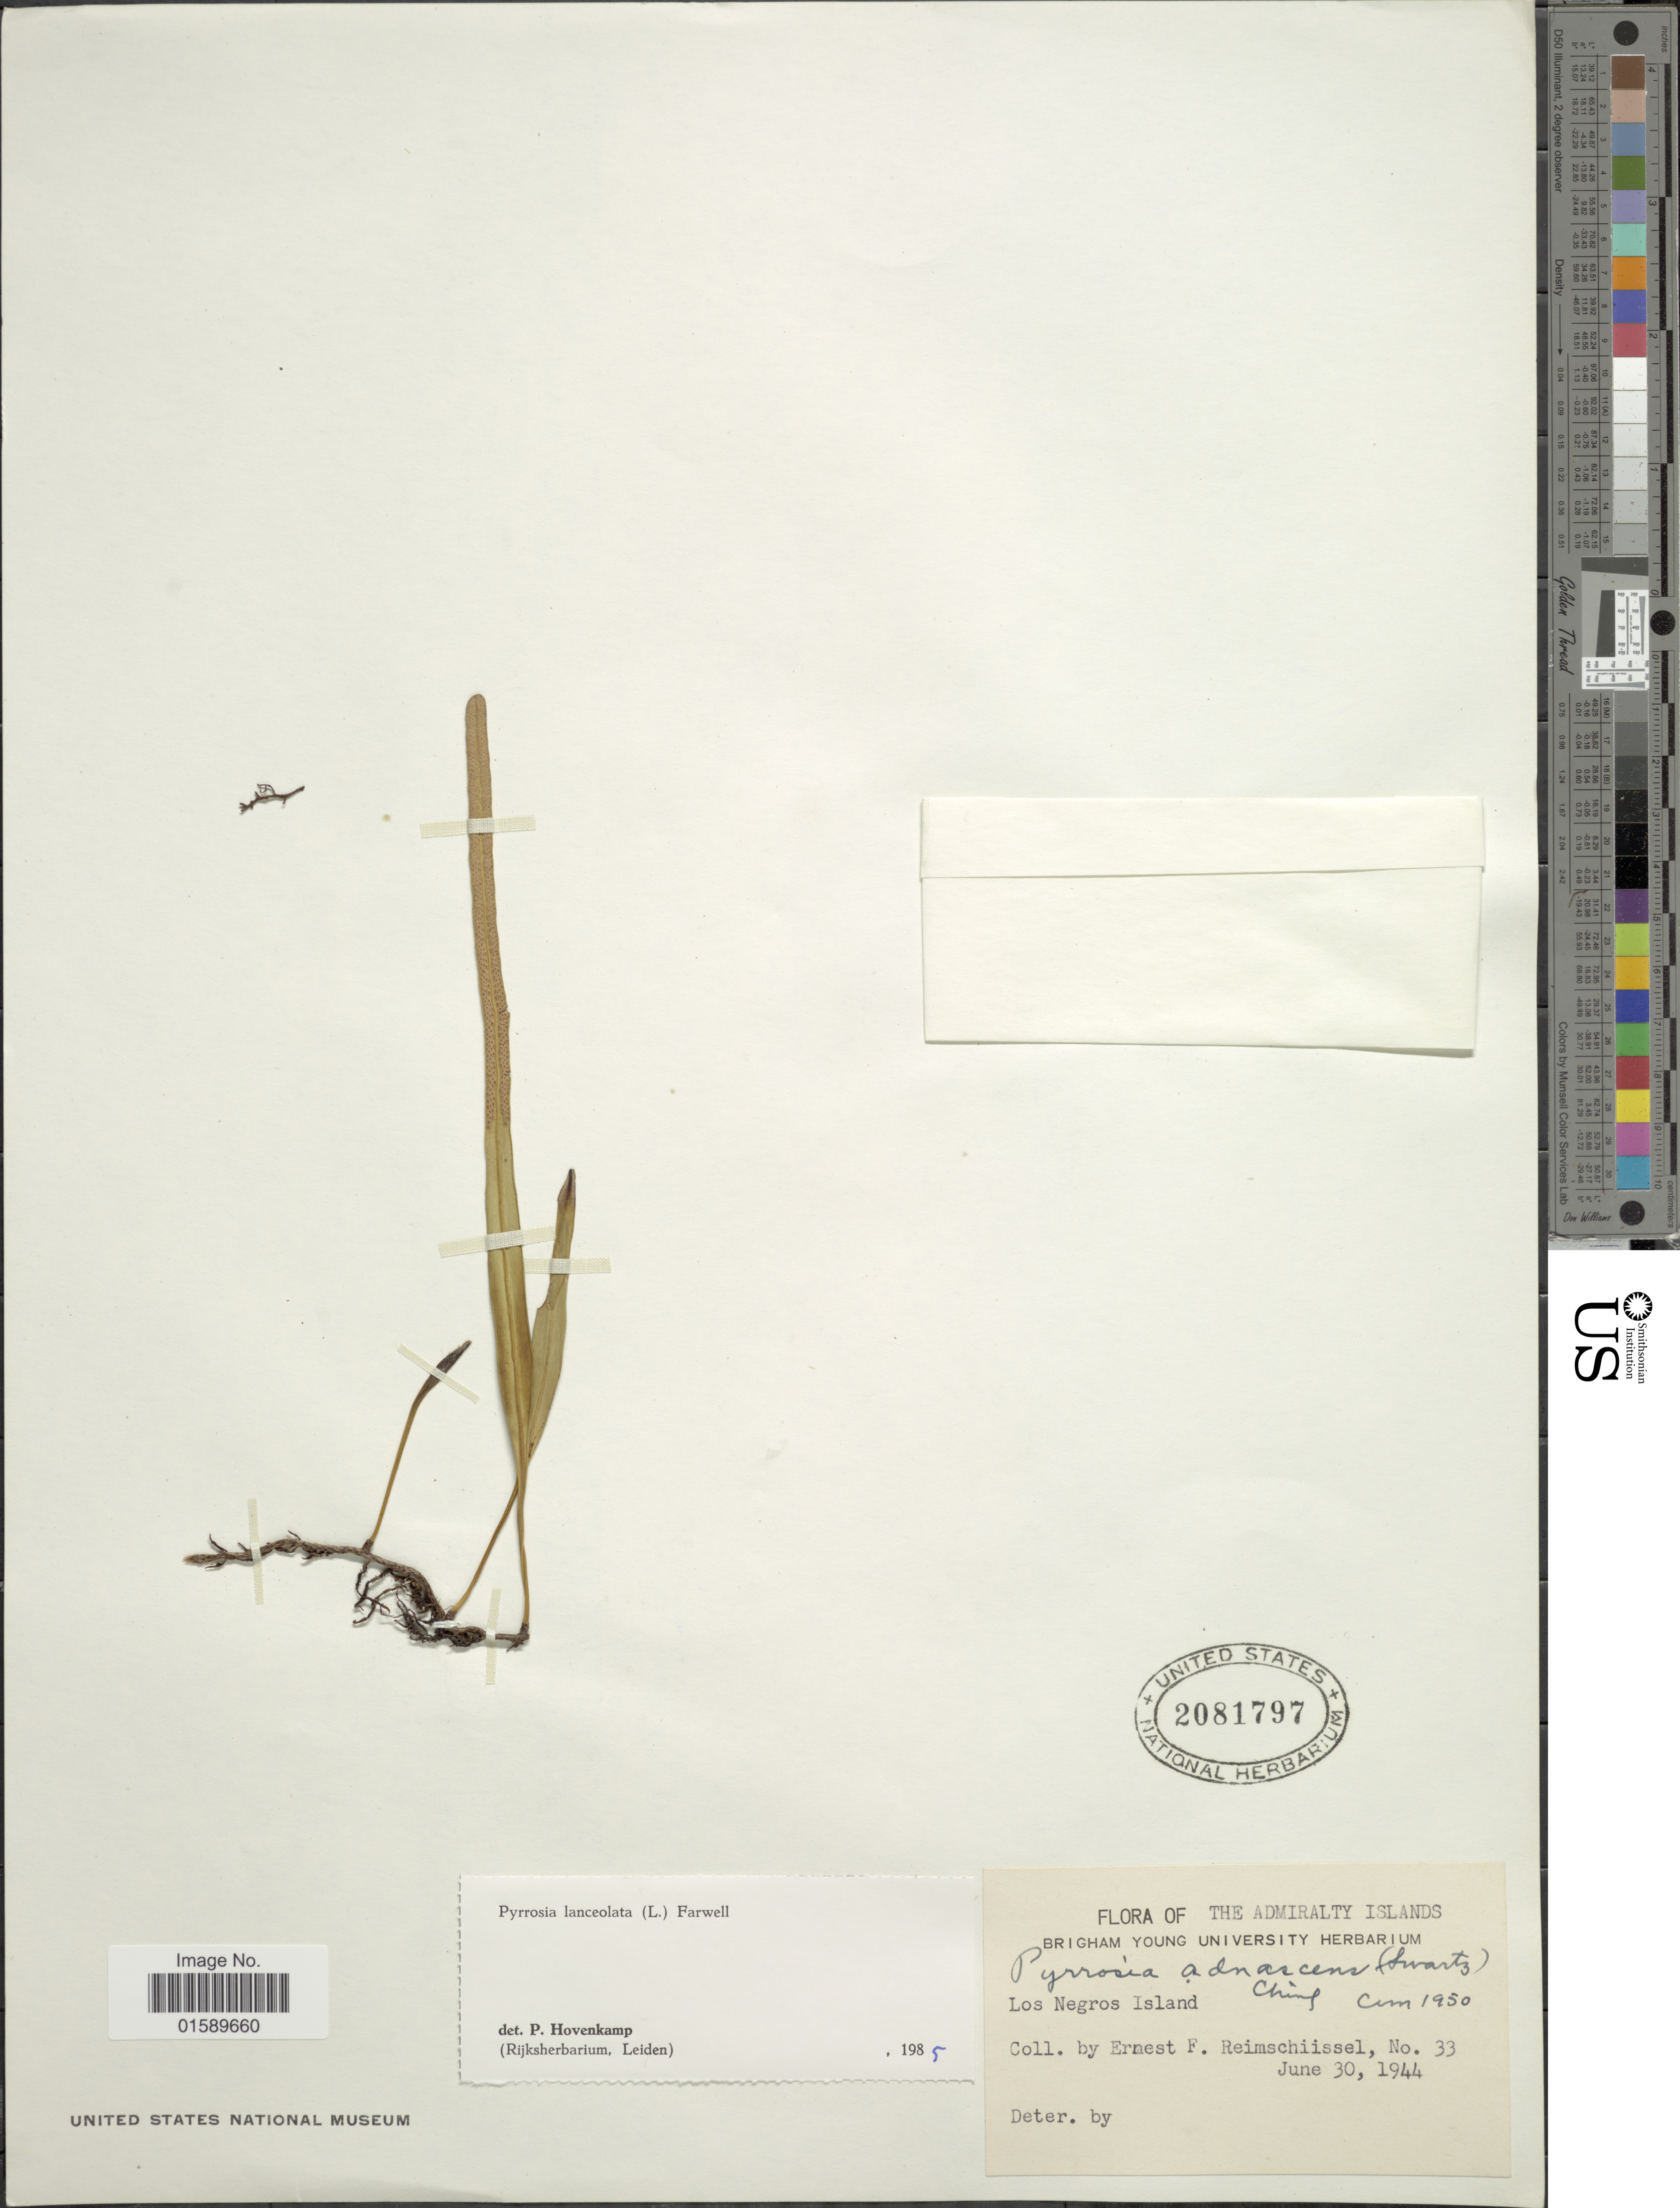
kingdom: Plantae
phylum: Tracheophyta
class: Polypodiopsida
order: Polypodiales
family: Polypodiaceae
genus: Pyrrosia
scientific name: Pyrrosia lanceolata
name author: (L.) Farw.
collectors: E. Reimschiissel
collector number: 33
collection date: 1944-06-30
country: Papua New Guinea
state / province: Manus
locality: Los Negros Island. The Admiralty Islands.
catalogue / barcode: US 2081797